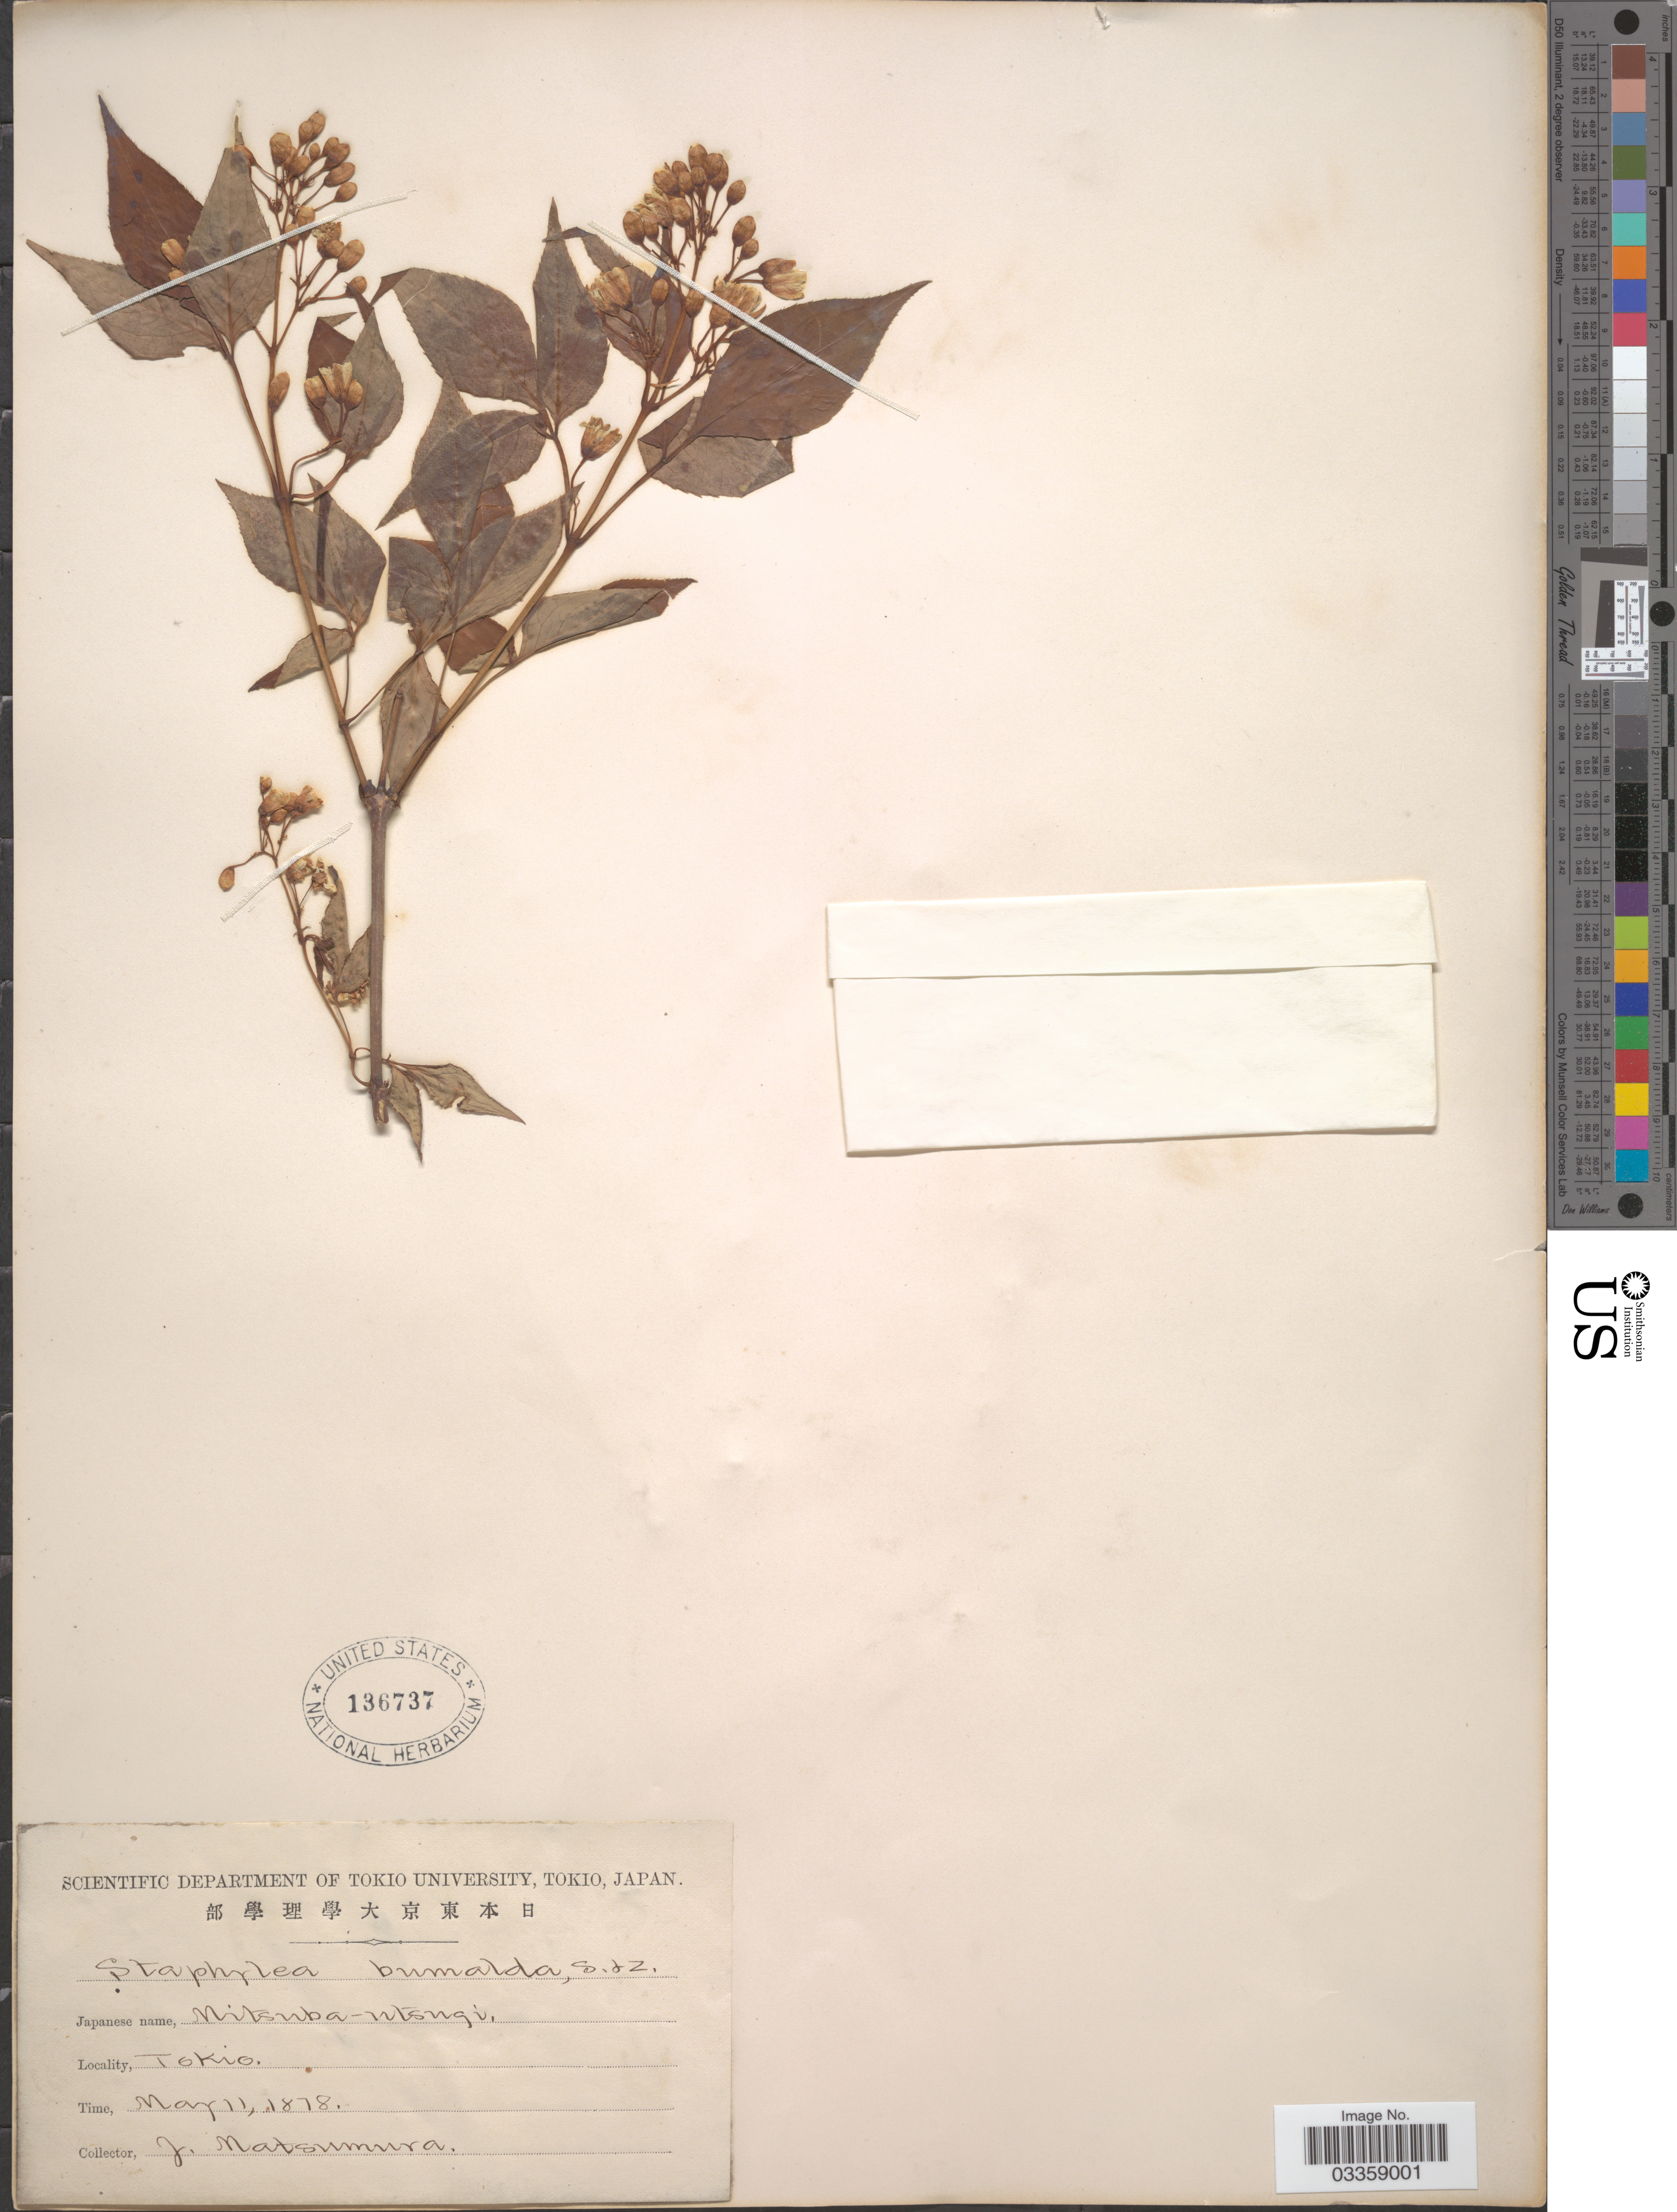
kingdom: Plantae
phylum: Tracheophyta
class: Magnoliopsida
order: Crossosomatales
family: Staphyleaceae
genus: Staphylea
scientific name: Staphylea bumalda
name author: DC.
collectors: J. Matsumura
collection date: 1878-05-11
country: Japan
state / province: Tokyo, Federal City of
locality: Tokio.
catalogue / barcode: US 136737